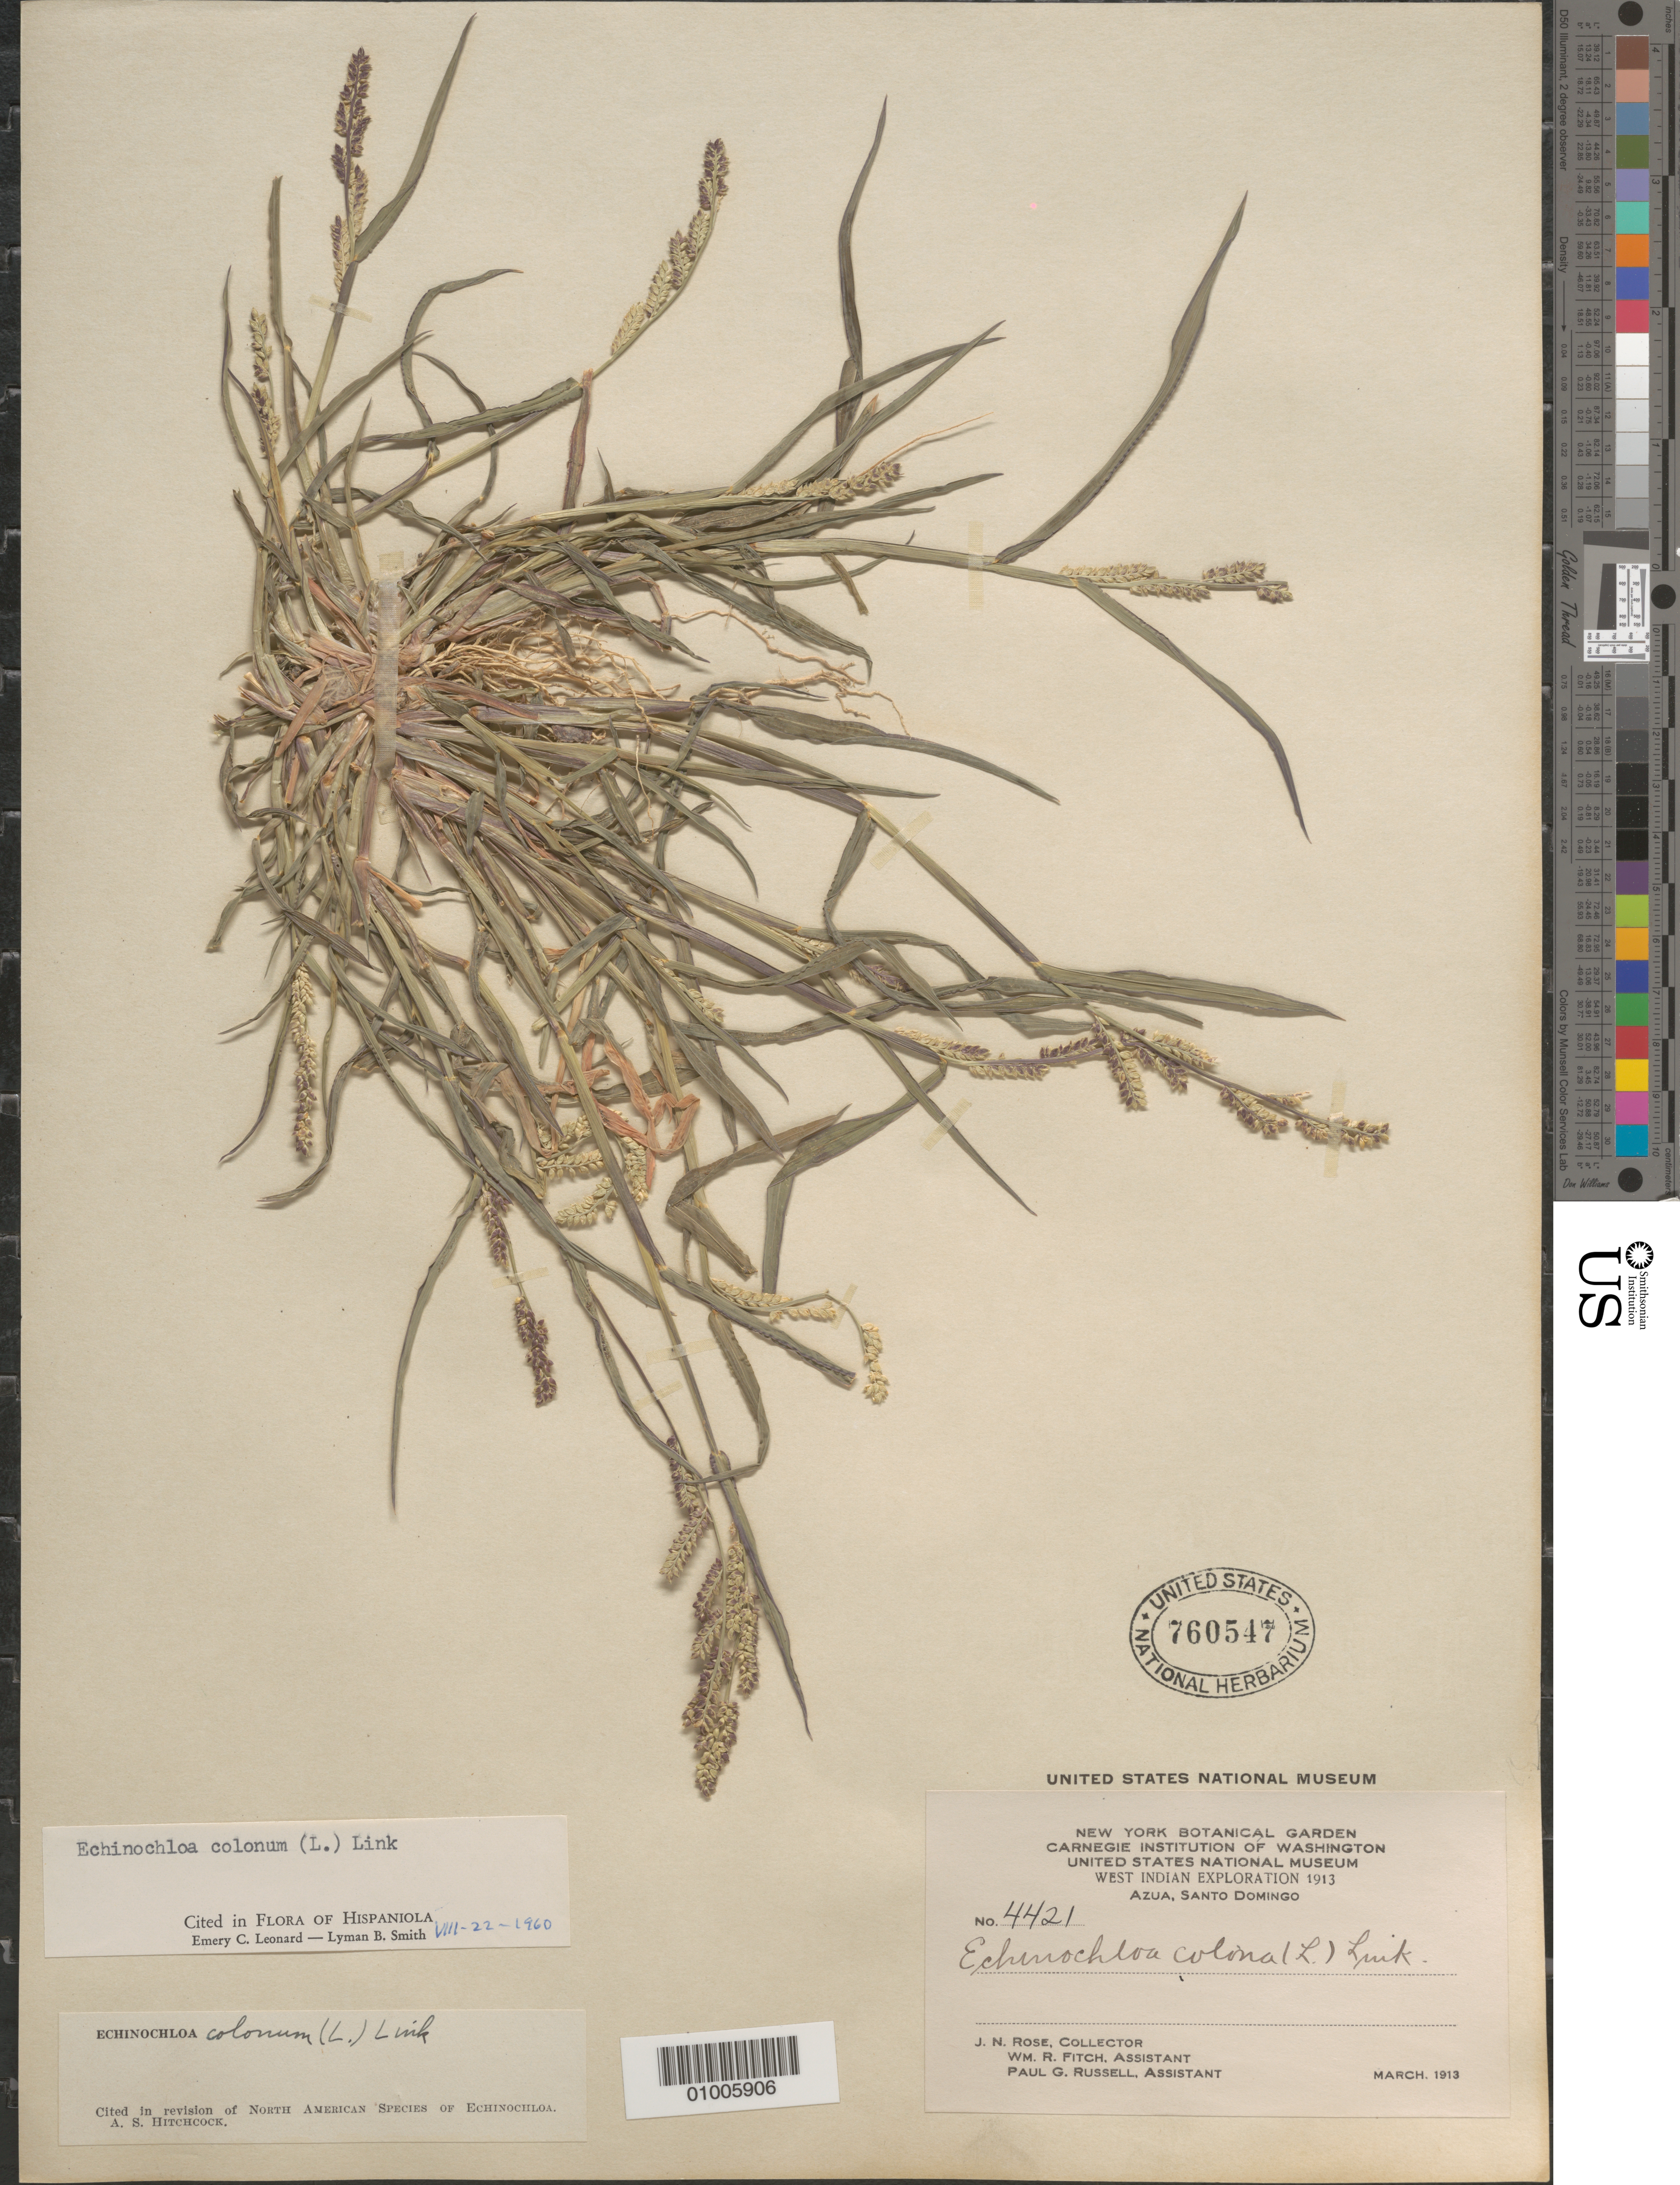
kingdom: Plantae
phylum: Tracheophyta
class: Liliopsida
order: Poales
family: Poaceae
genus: Echinochloa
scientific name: Echinochloa colona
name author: (L.) Link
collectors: J. N. Rose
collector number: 4421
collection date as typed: Mar 1913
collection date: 1913-03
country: Dominican Republic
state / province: Distrito Nacional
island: Hispaniola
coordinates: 0 N, 0 E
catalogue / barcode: US 760547